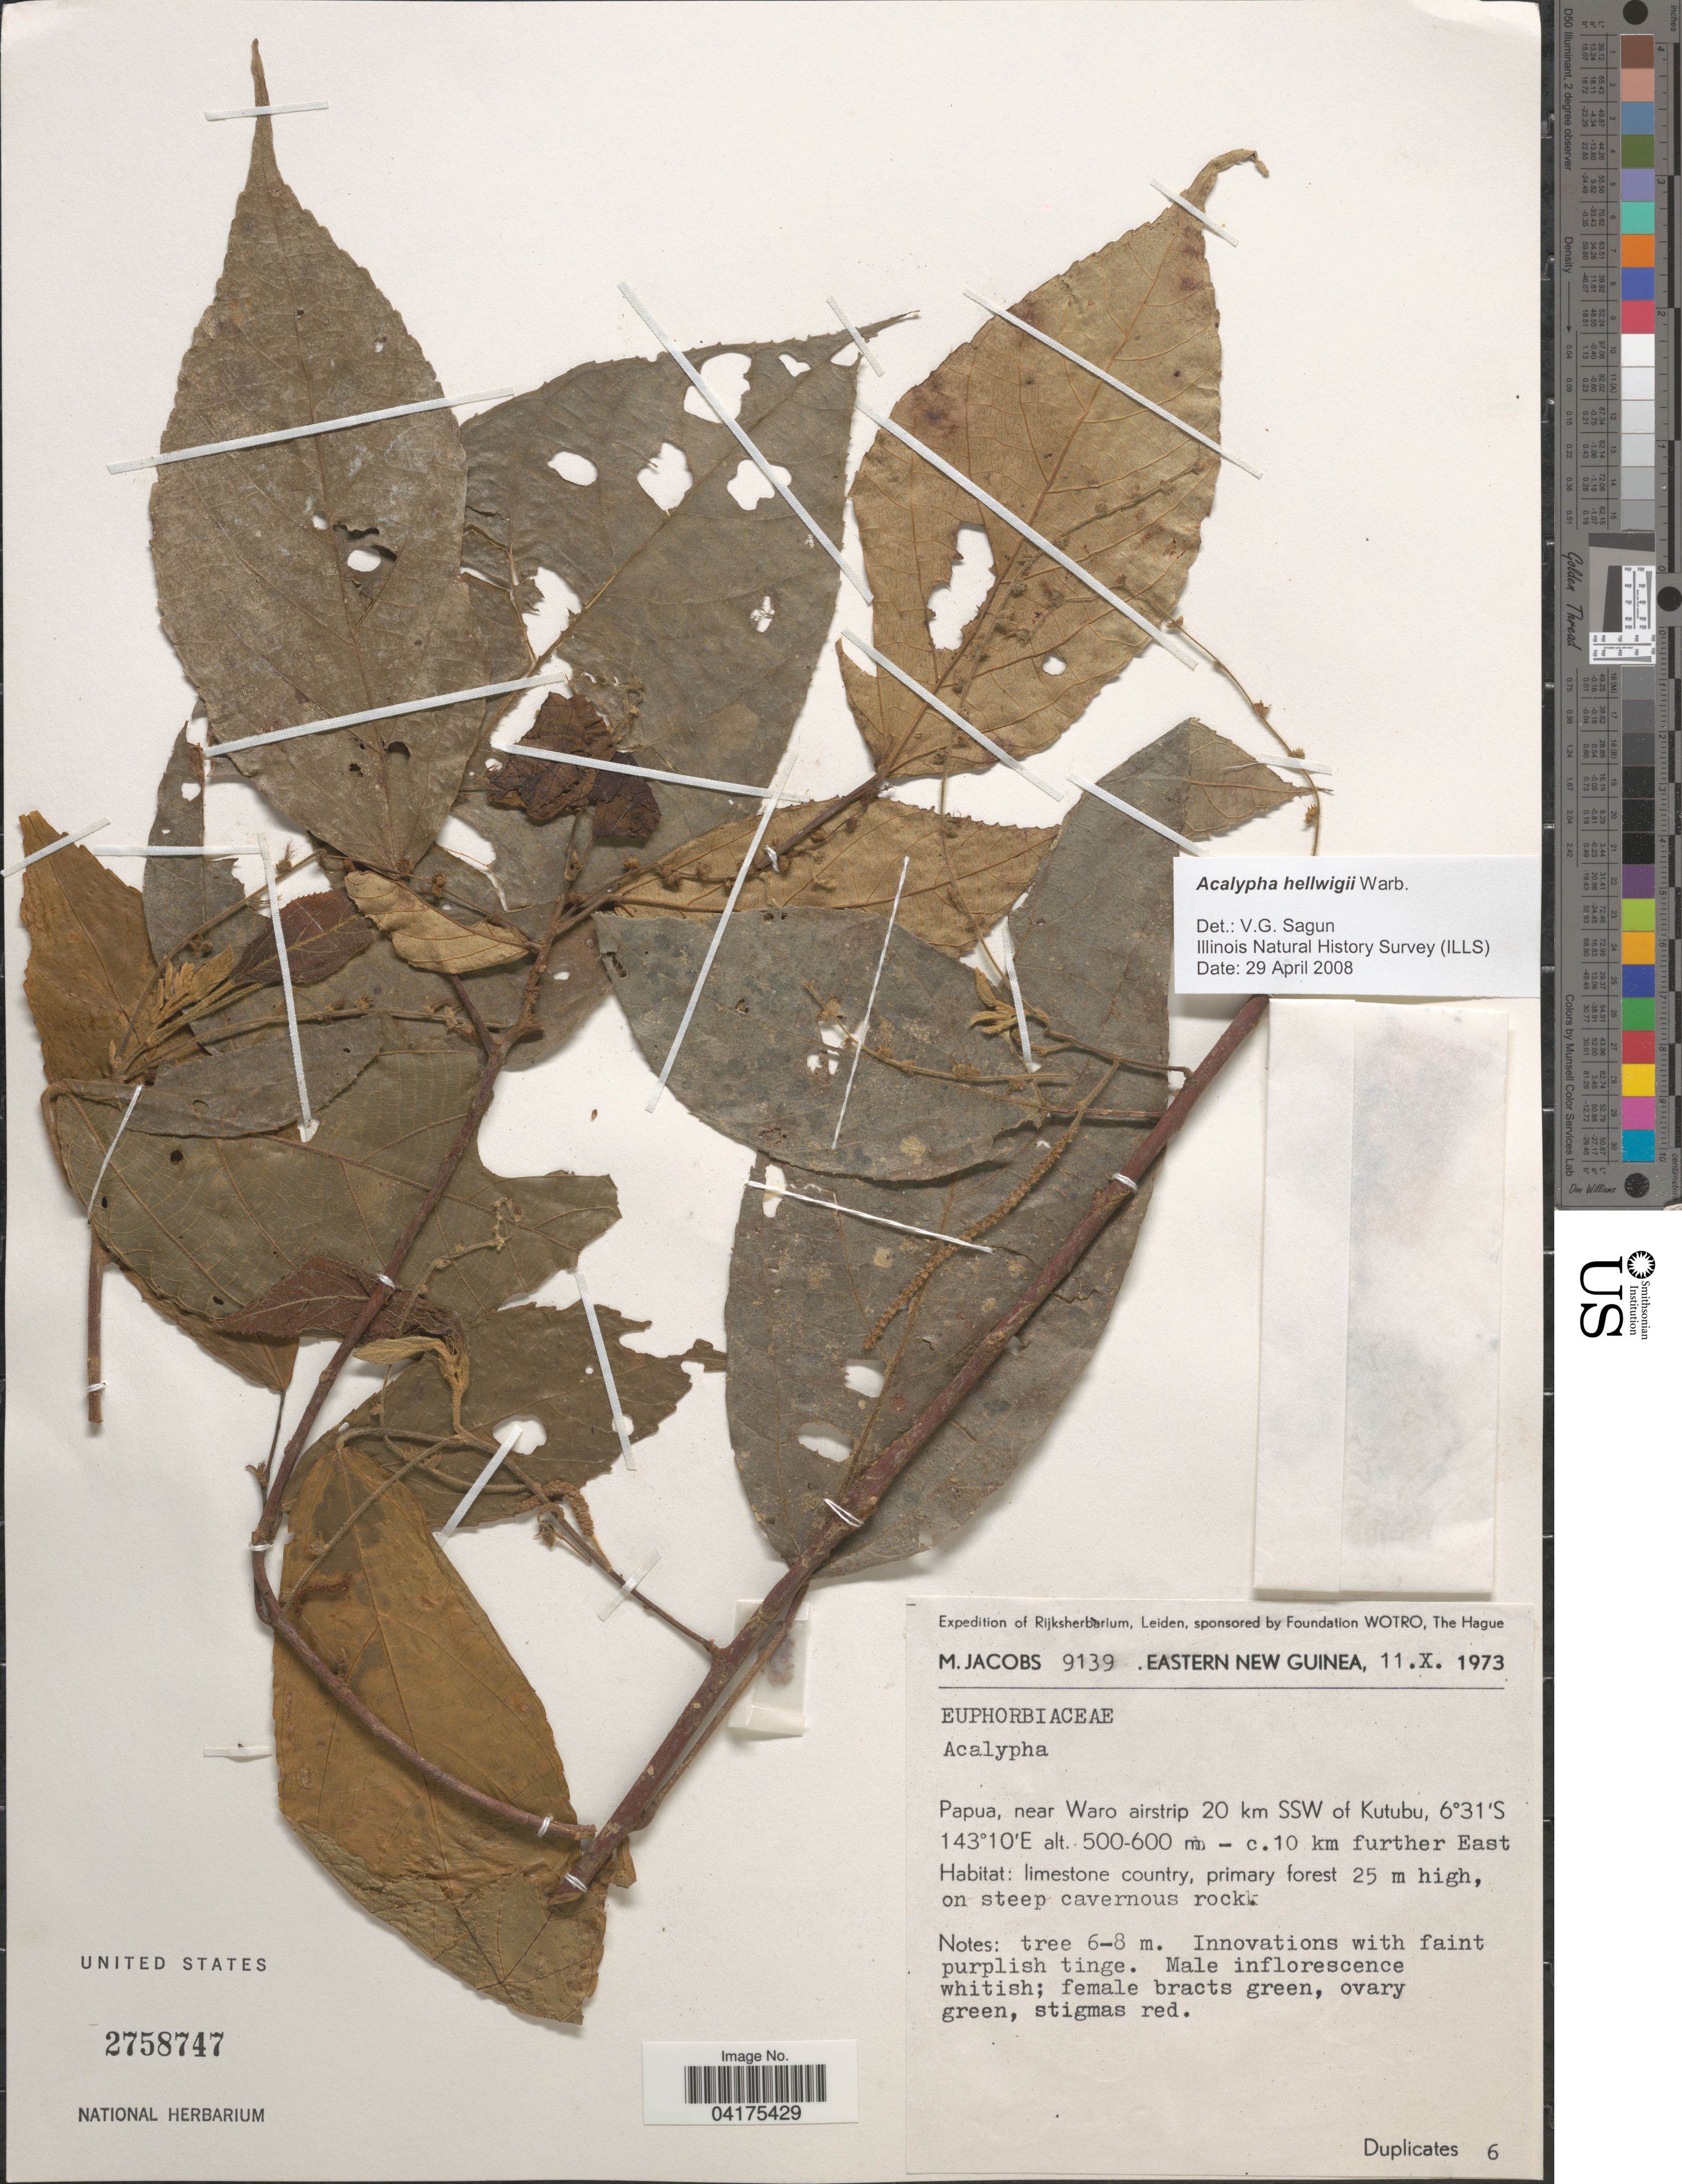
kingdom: Plantae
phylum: Tracheophyta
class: Magnoliopsida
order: Malpighiales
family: Euphorbiaceae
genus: Acalypha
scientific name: Acalypha hellwigii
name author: Warb.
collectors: M. Jacobs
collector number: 9139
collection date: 1973-10-11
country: Papua New Guinea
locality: Expedition of Rijksherbarium, Leiden. Eastern New Guinea. Papua, near Waro airstrip 20 km SSW of Kutubu, - c. 10 km further East.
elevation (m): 500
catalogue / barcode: US 2758747